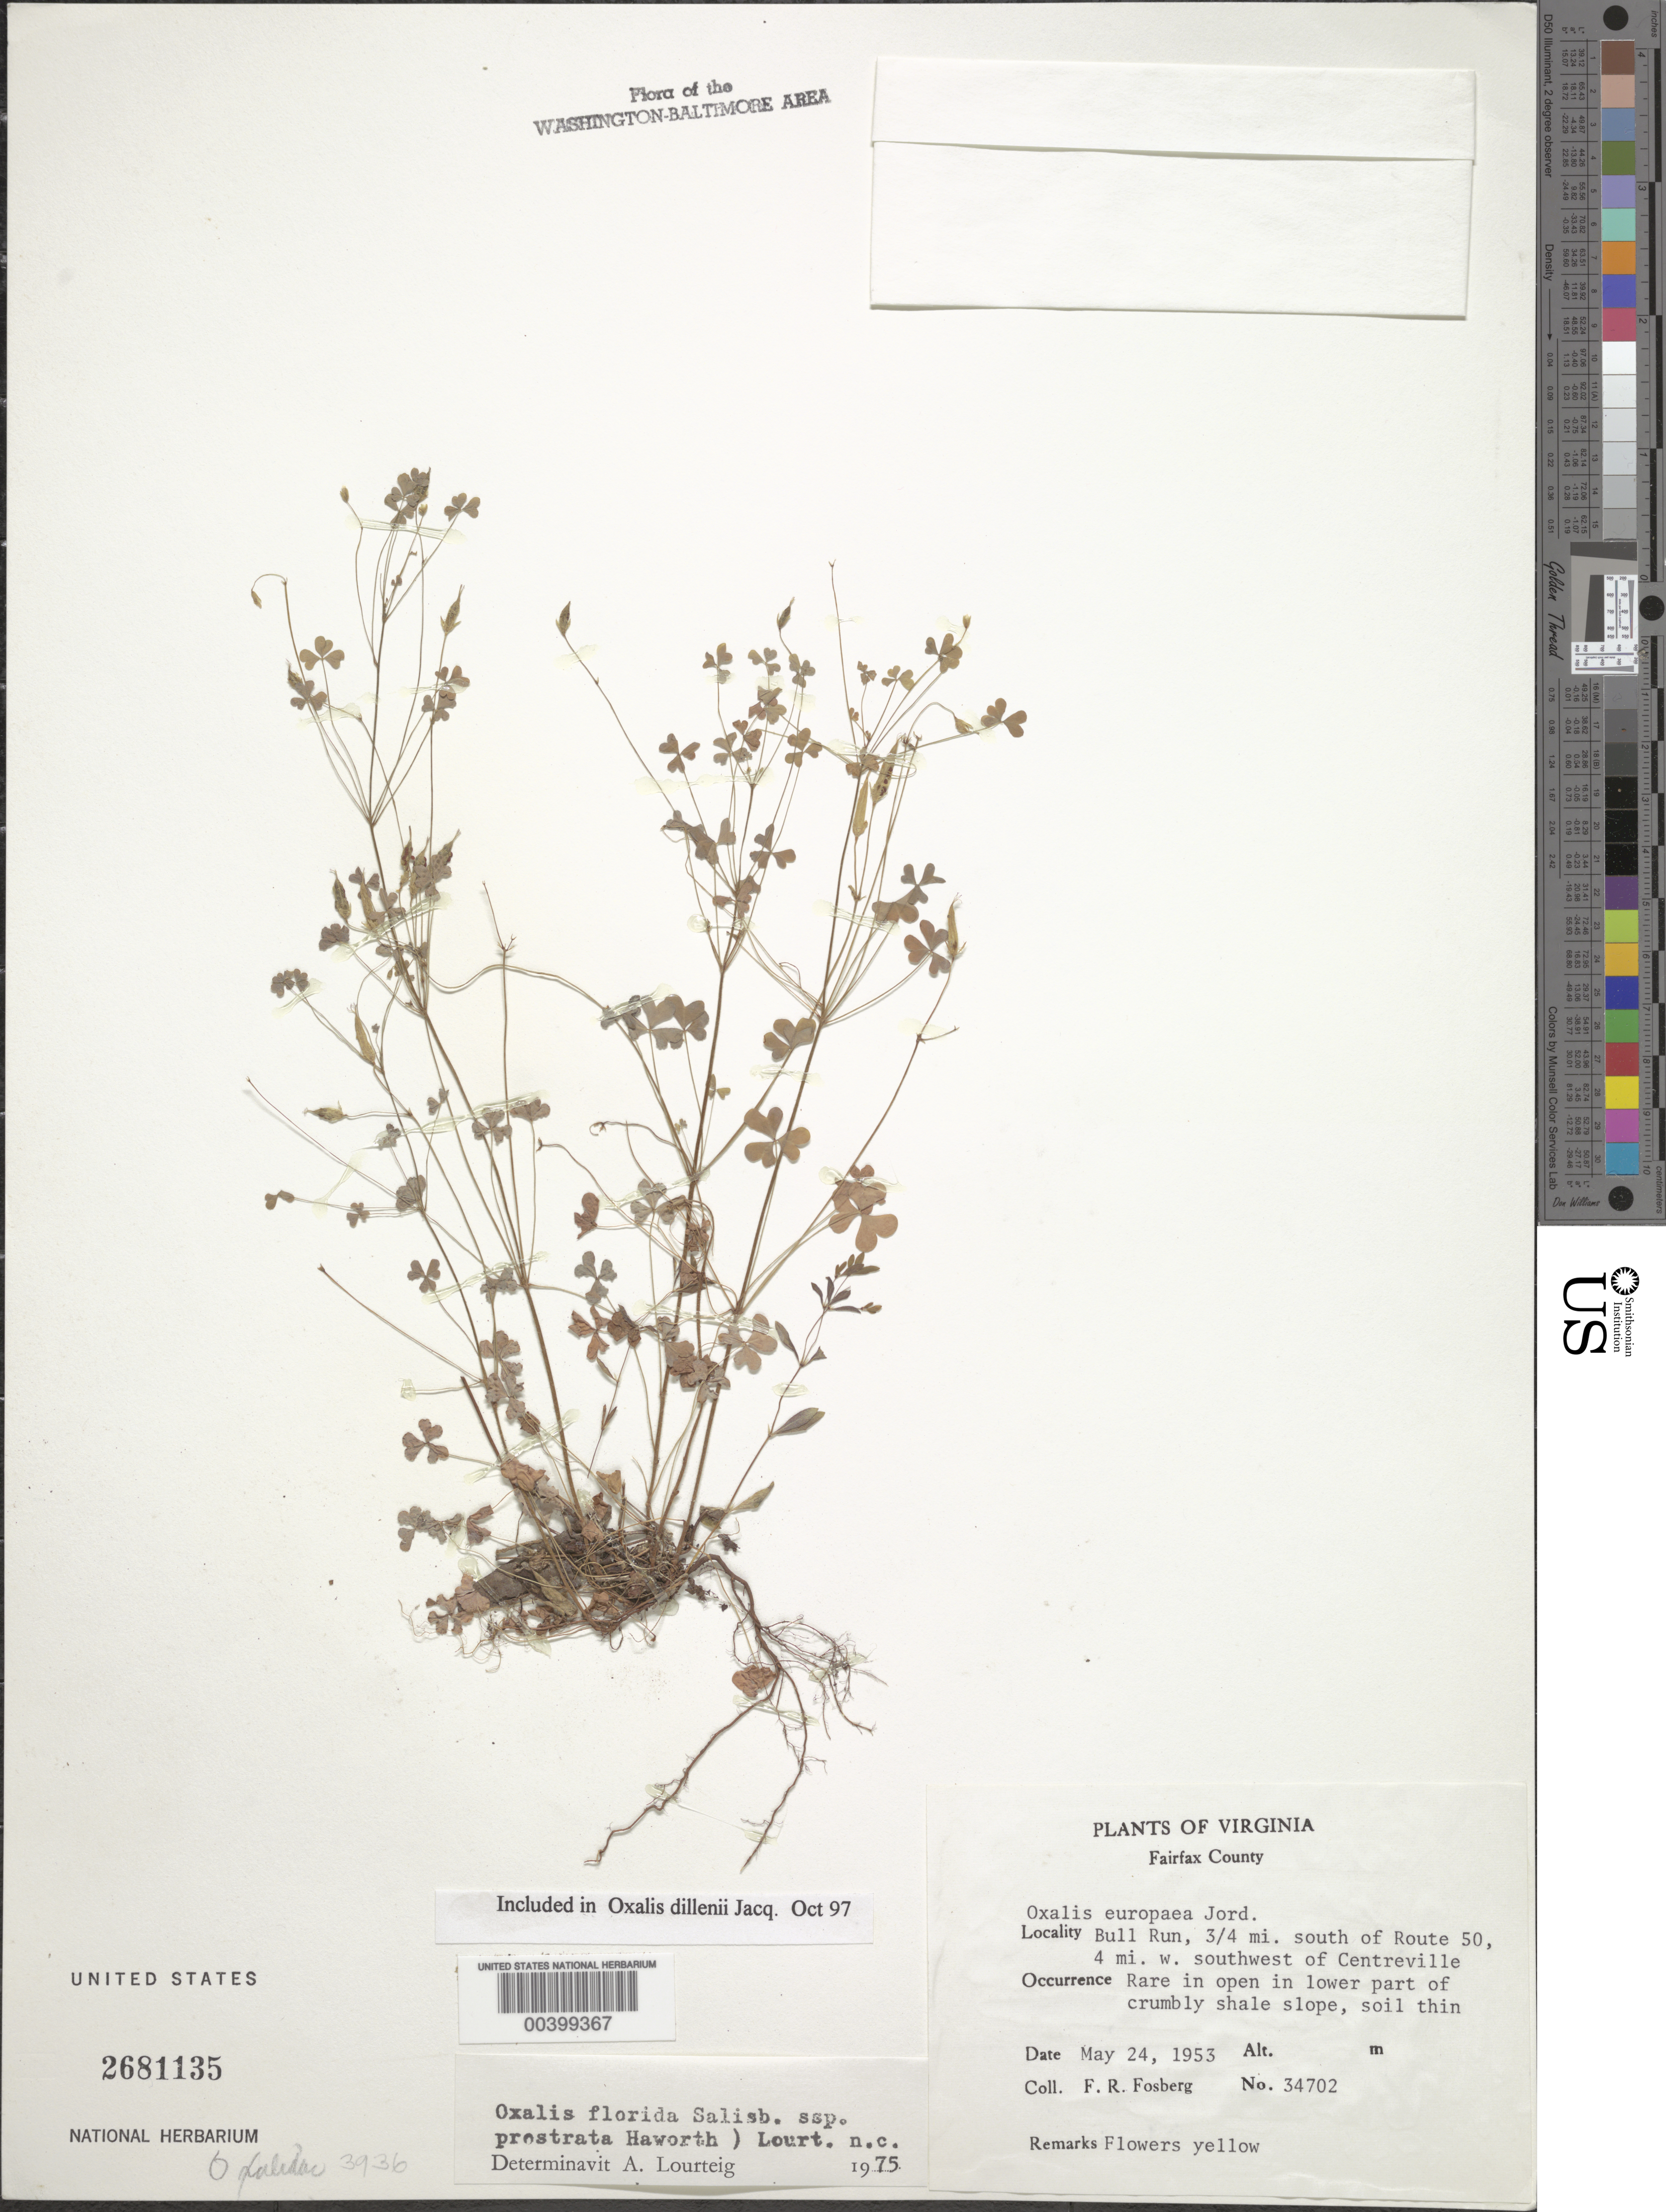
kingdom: Plantae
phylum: Tracheophyta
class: Magnoliopsida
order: Oxalidales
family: Oxalidaceae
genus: Oxalis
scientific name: Oxalis dillenii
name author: Jacq.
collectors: F. R. Fosberg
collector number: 34702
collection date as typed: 24 May 1953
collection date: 1953-05-24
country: United States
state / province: Virginia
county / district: Fairfax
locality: Bull Run, south of Route 50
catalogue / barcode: US 2681135